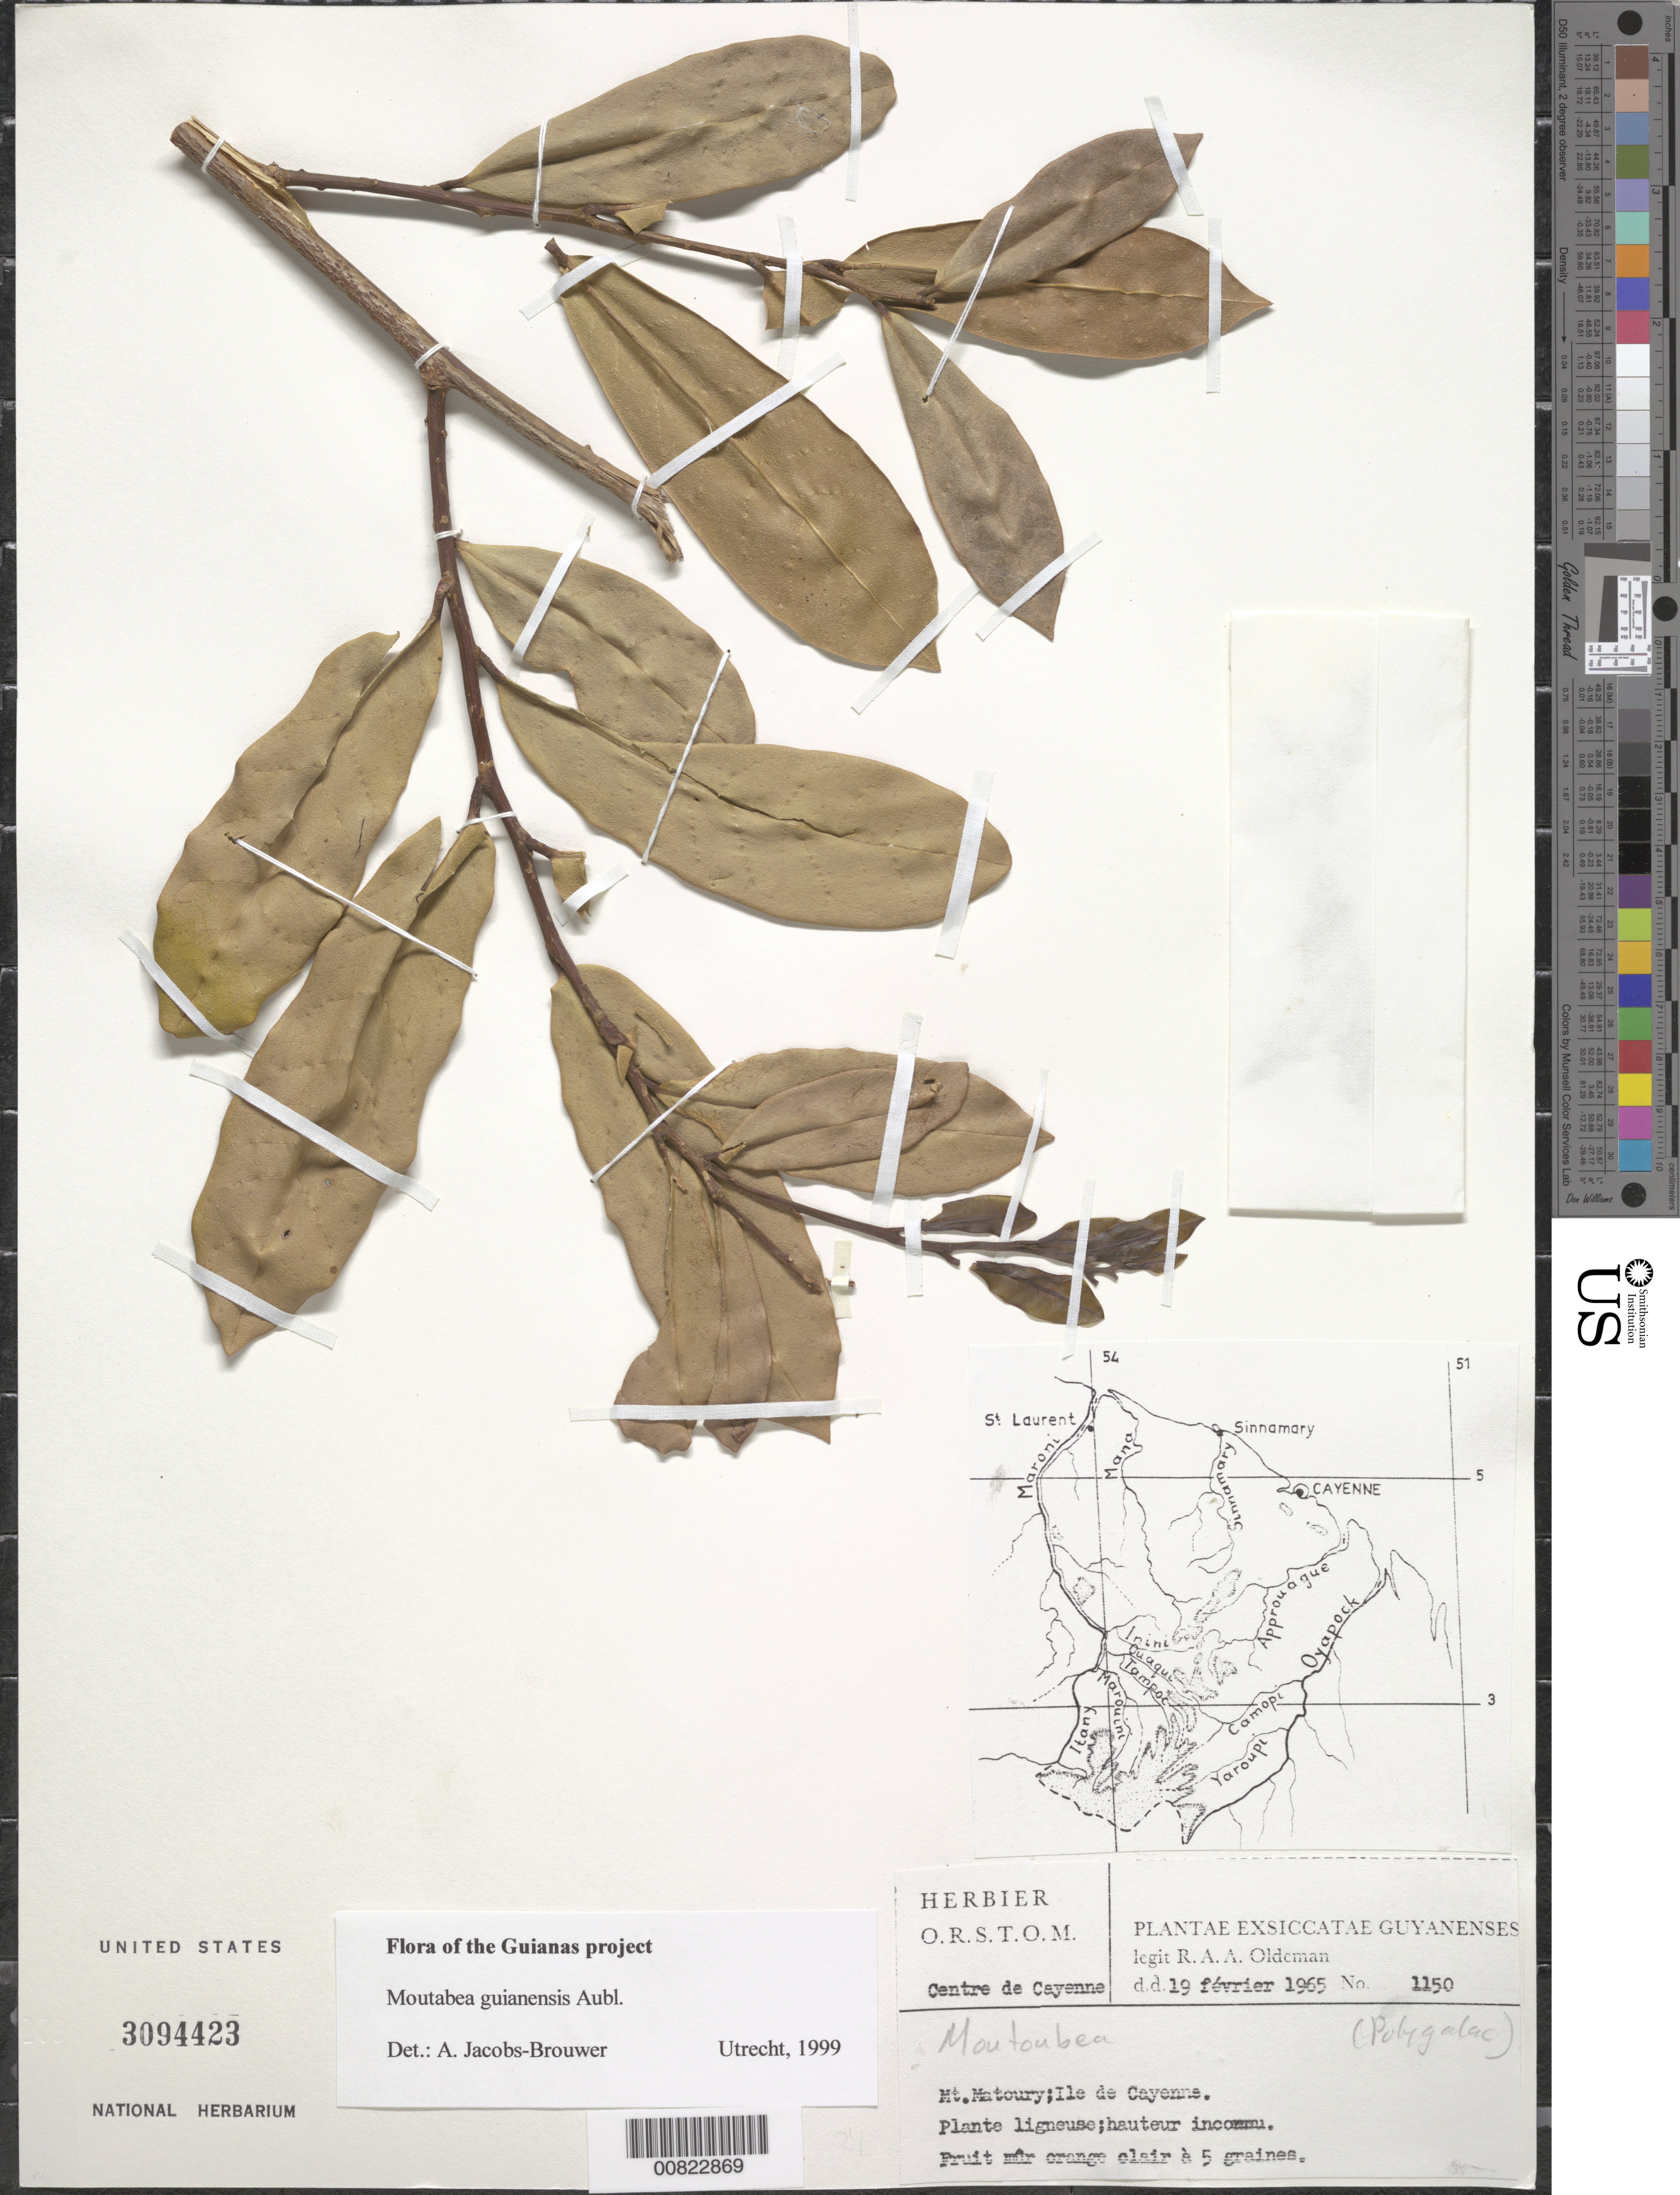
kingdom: Plantae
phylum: Tracheophyta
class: Magnoliopsida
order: Fabales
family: Polygalaceae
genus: Moutabea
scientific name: Moutabea guianensis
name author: Aubl.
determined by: Jacobs-Brouwer, A.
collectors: R. Oldeman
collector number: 1150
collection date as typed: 19-Feb-65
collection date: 1965-02-19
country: French Guiana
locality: Mont Grand Matoury, Ile de Cayenne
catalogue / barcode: US 3094423